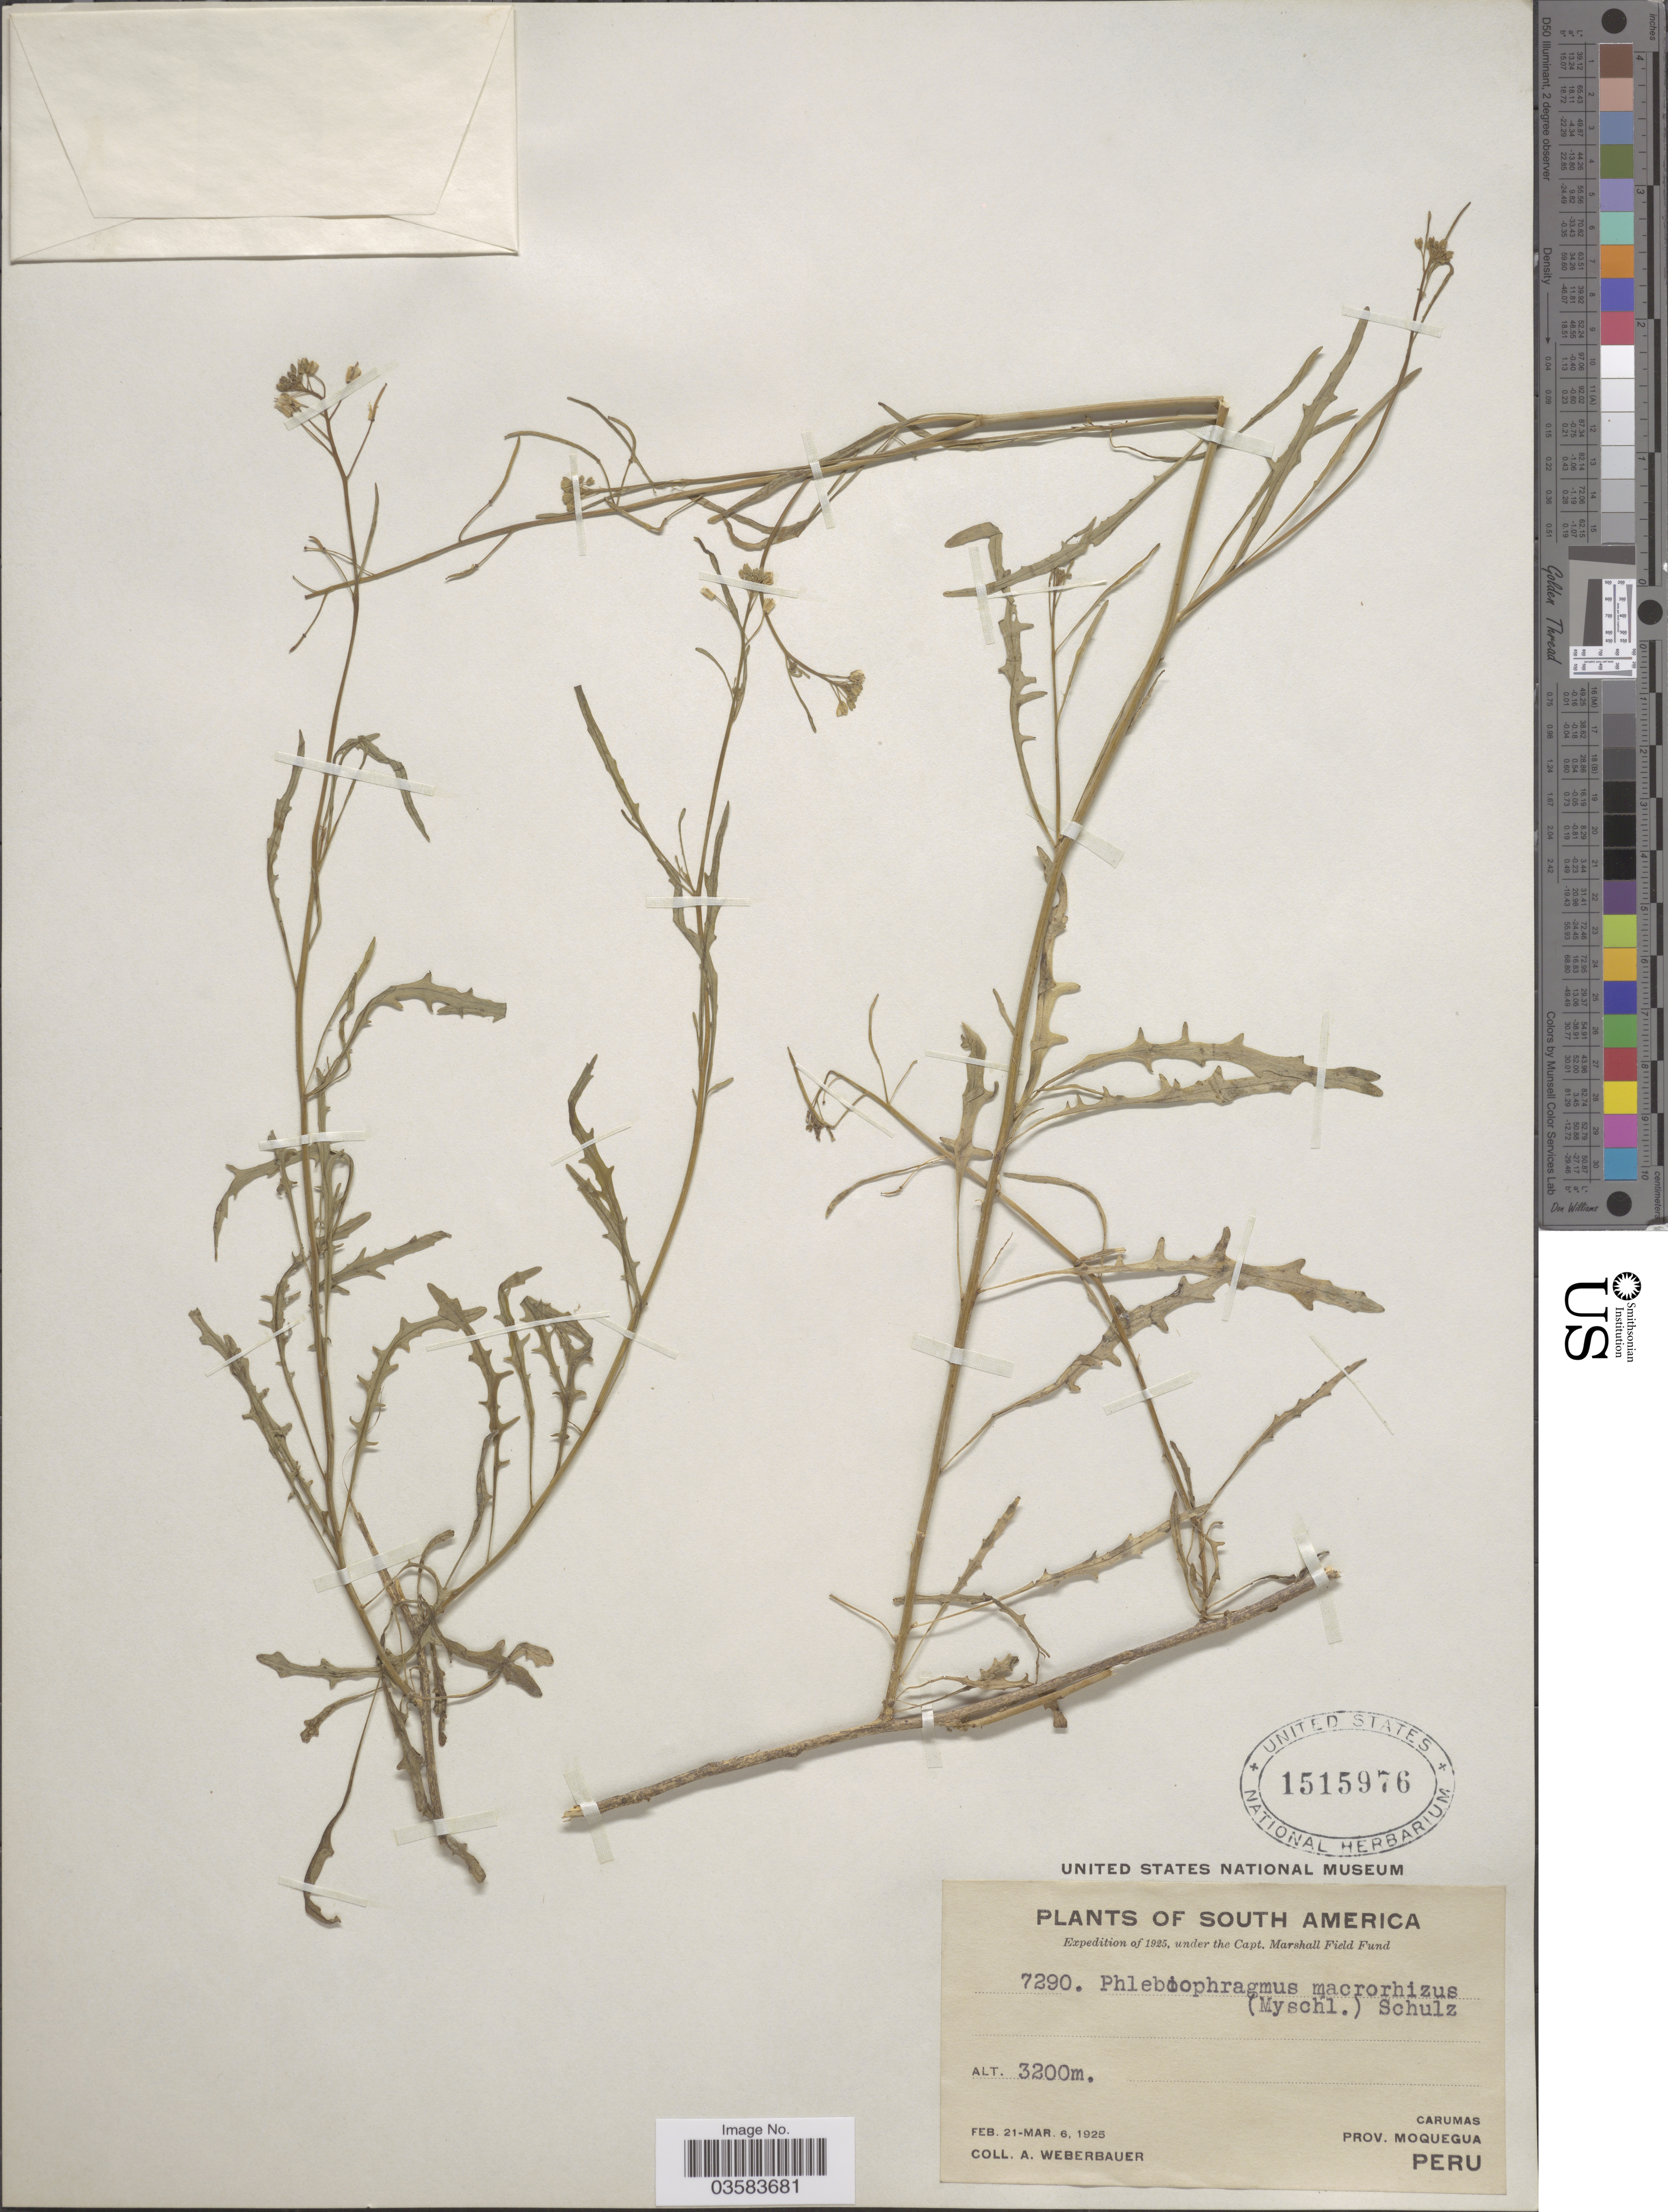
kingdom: Plantae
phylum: Tracheophyta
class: Magnoliopsida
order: Brassicales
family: Brassicaceae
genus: Mostacillastrum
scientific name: Mostacillastrum gracile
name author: (Wedd.) Al-Shehbaz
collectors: A. Weberbauer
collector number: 7290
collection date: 1925-02-21/1925-03-06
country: Peru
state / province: Moquegua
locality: Carumas. Prov. Moquegua.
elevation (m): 3200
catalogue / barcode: US 1515976